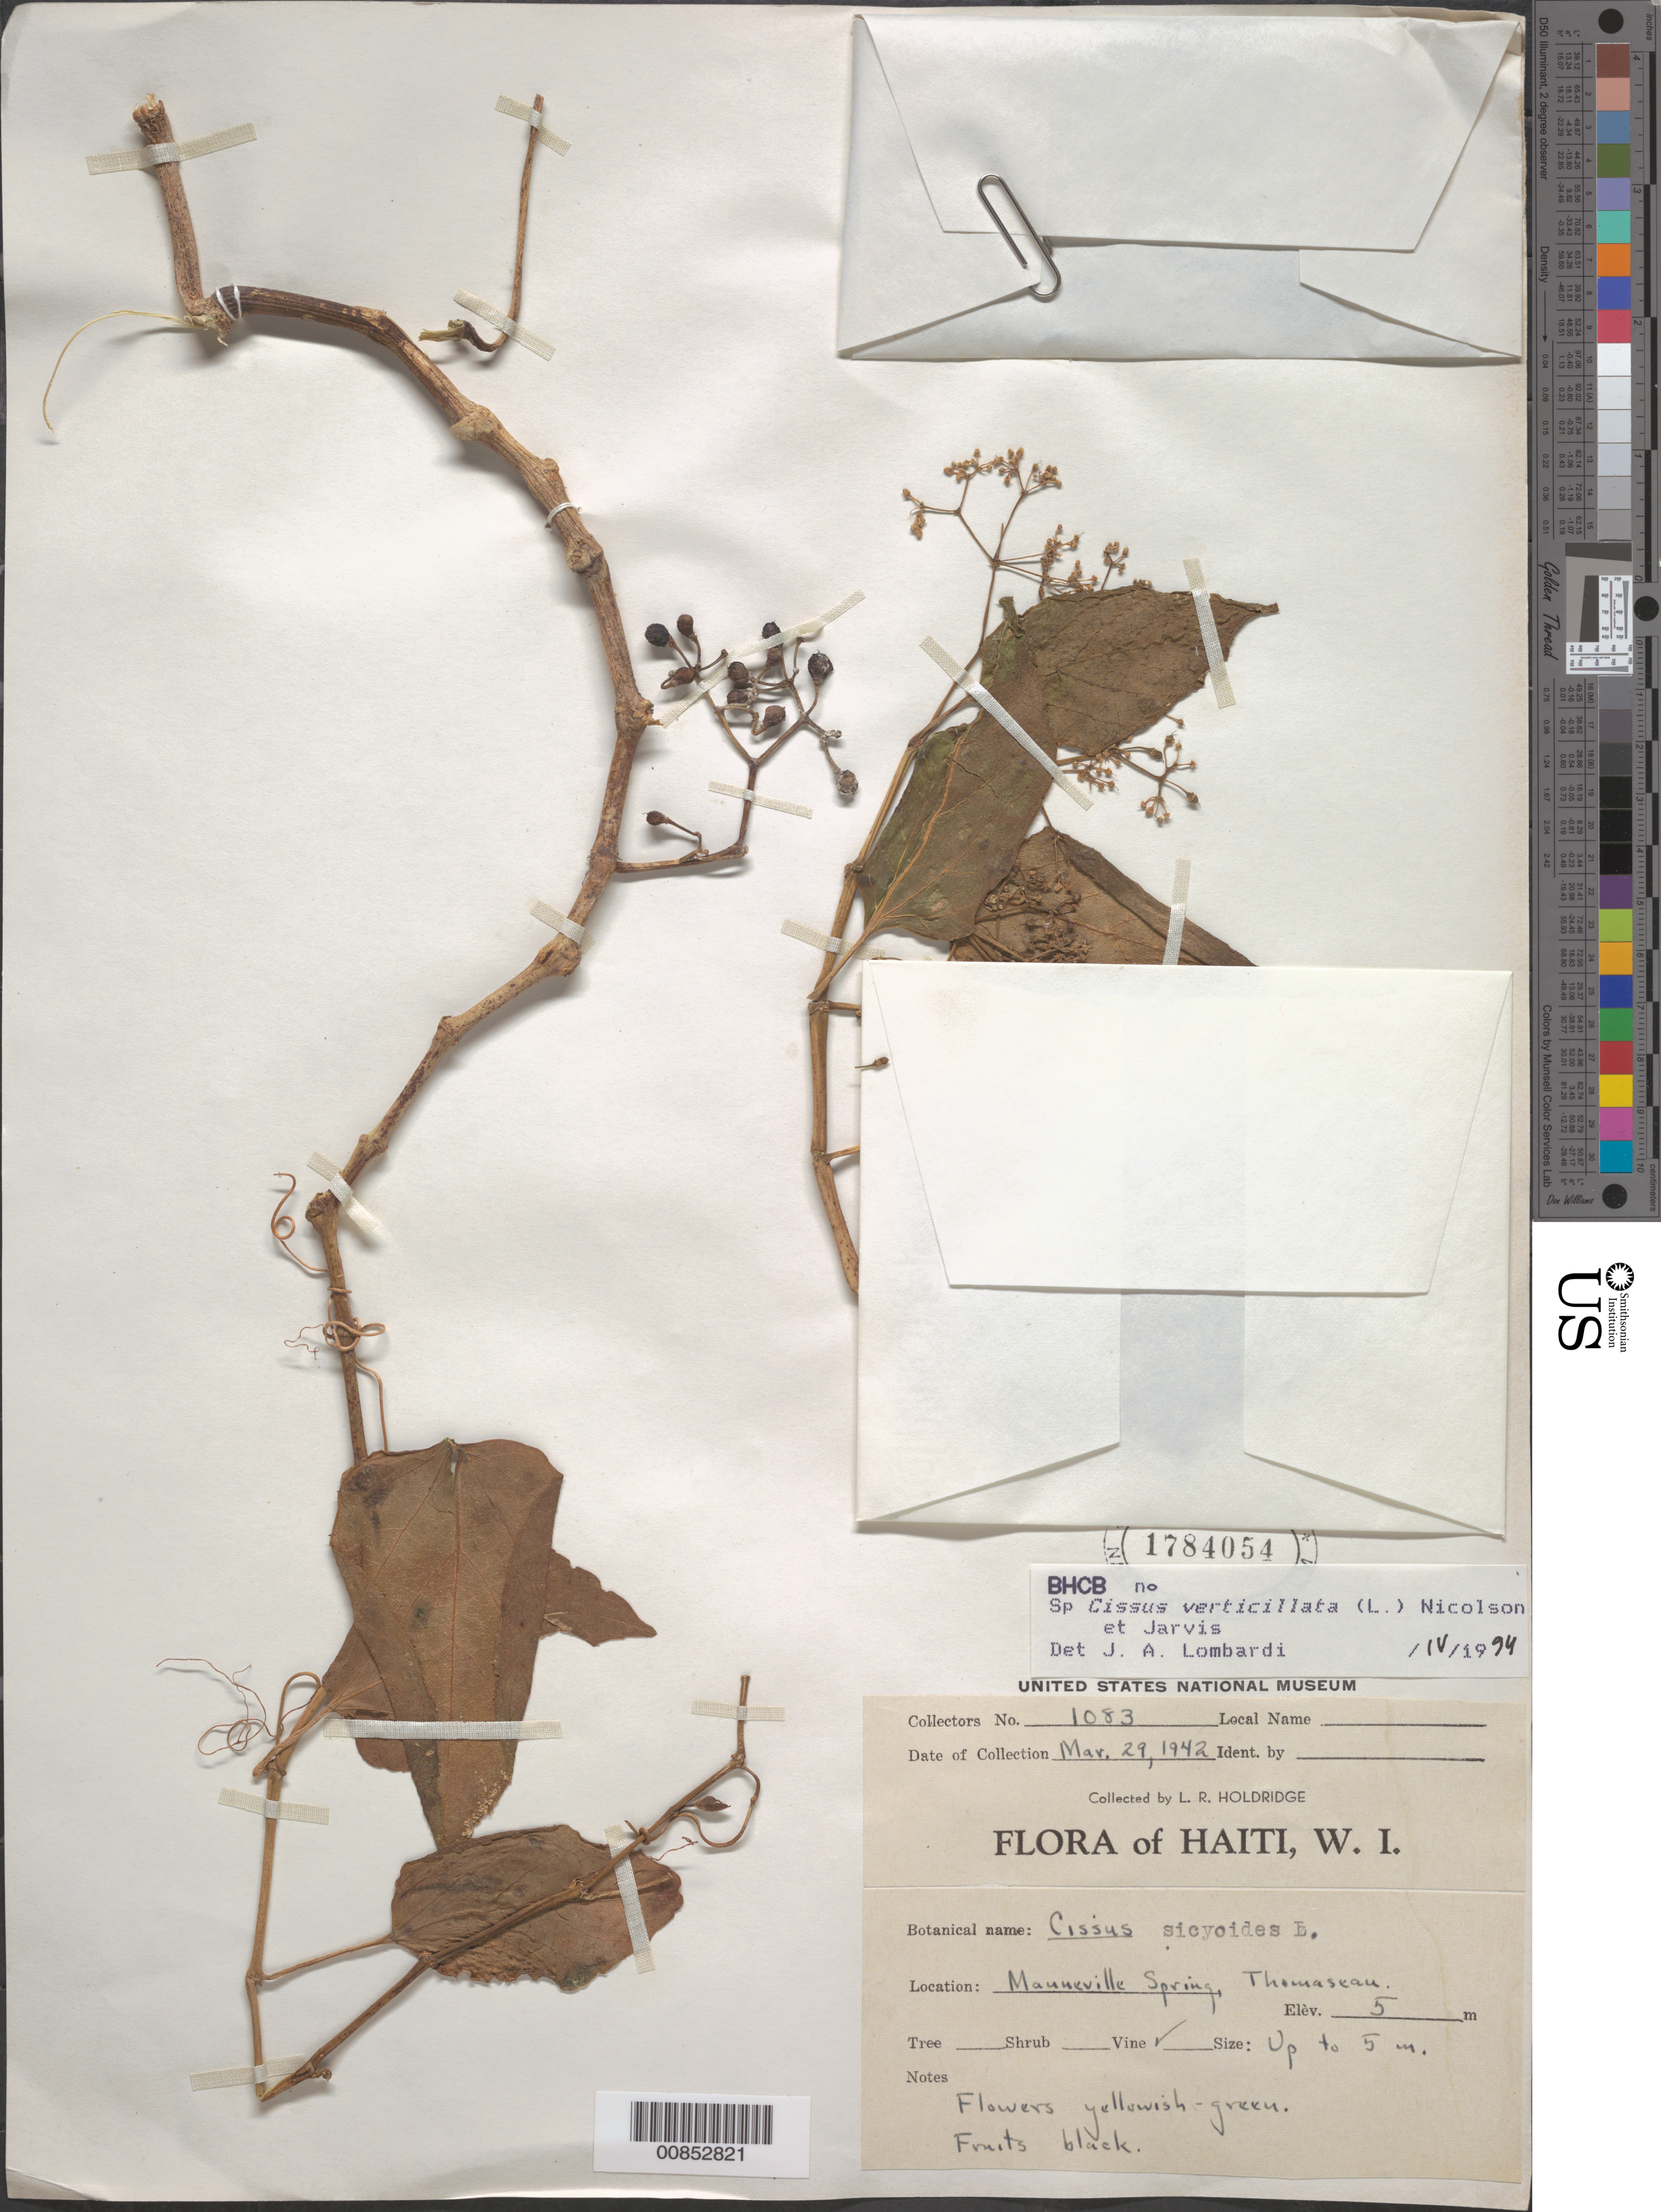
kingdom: Plantae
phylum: Tracheophyta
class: Magnoliopsida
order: Vitales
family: Vitaceae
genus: Cissus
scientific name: Cissus verticillata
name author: (L.) Nicolson & C.E. Jarvis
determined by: Lombardi, Julio A.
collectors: L. Holdridge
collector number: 1083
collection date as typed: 29 Mar 1942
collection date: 1942-03-29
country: Haiti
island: Hispaniola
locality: Manneville Spring, Thomazeau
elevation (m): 5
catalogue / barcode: US 1784054